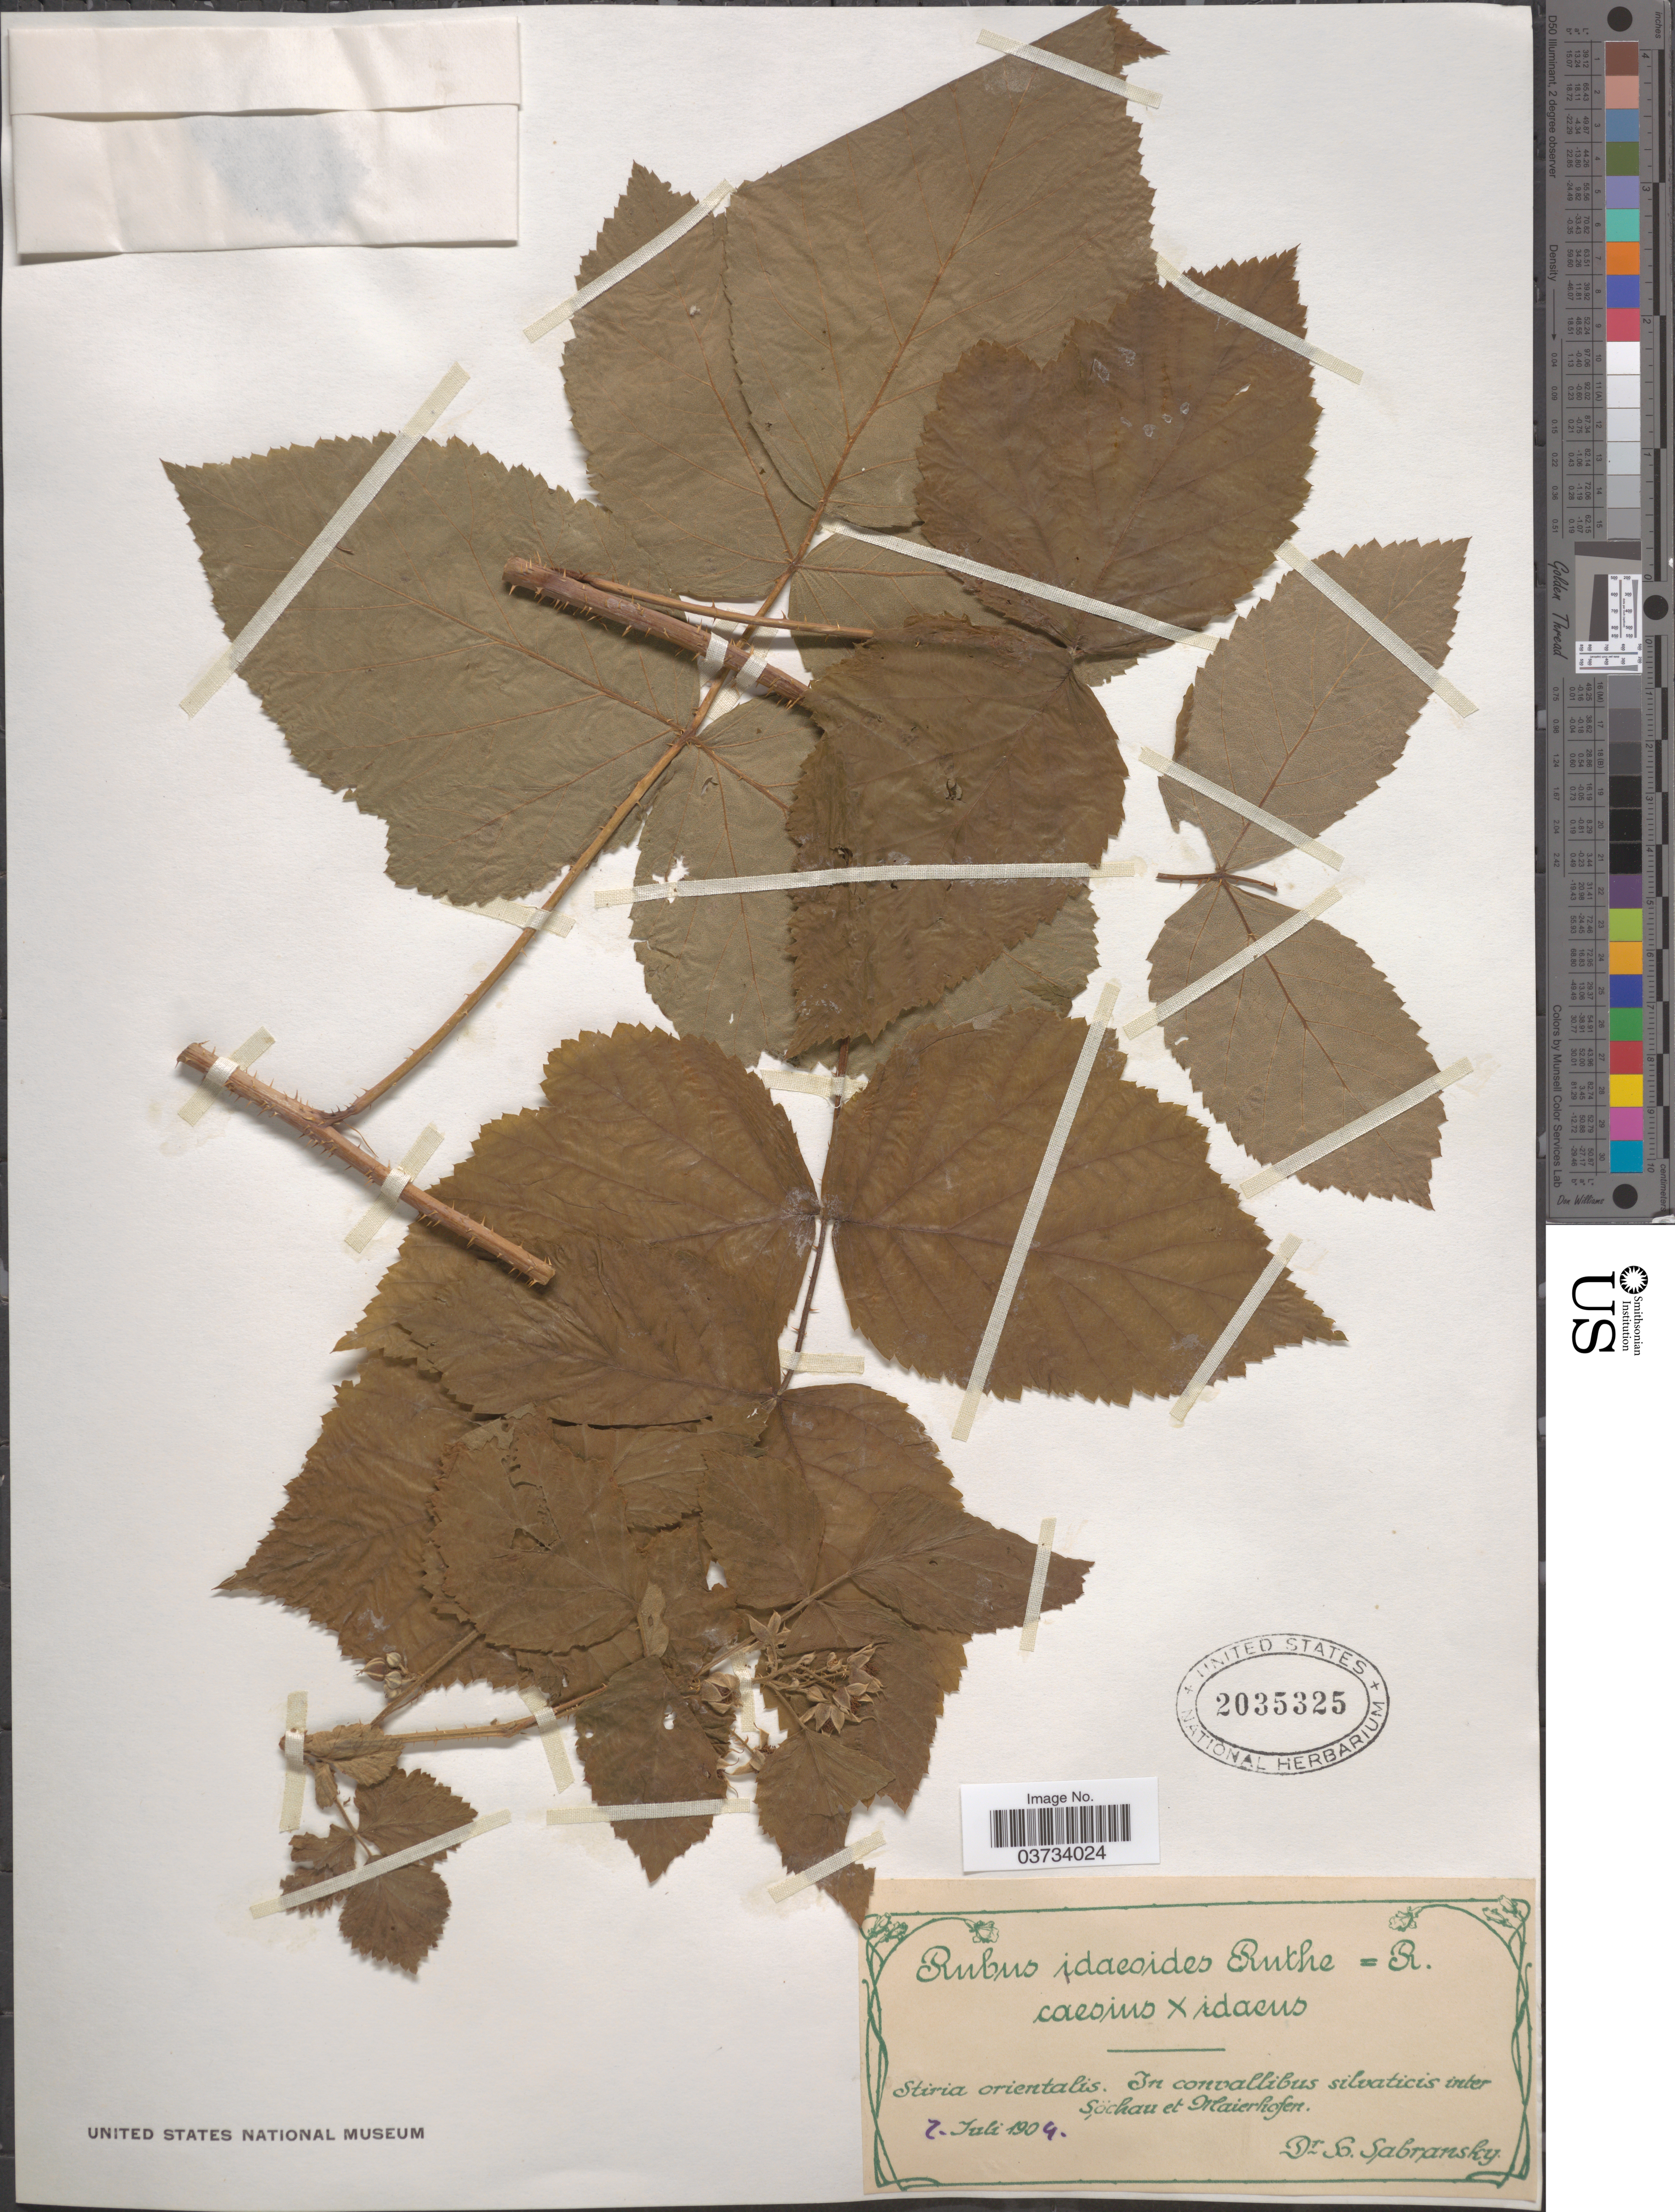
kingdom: Plantae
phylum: Tracheophyta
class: Magnoliopsida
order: Rosales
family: Rosaceae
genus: Rubus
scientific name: Rubus caesius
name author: L.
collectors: H. Sabransky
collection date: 1904-07-02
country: Austria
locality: Stiria orientalis: In convallibus silvaticis inter Söchau et Maierhofen.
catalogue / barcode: US 2035325